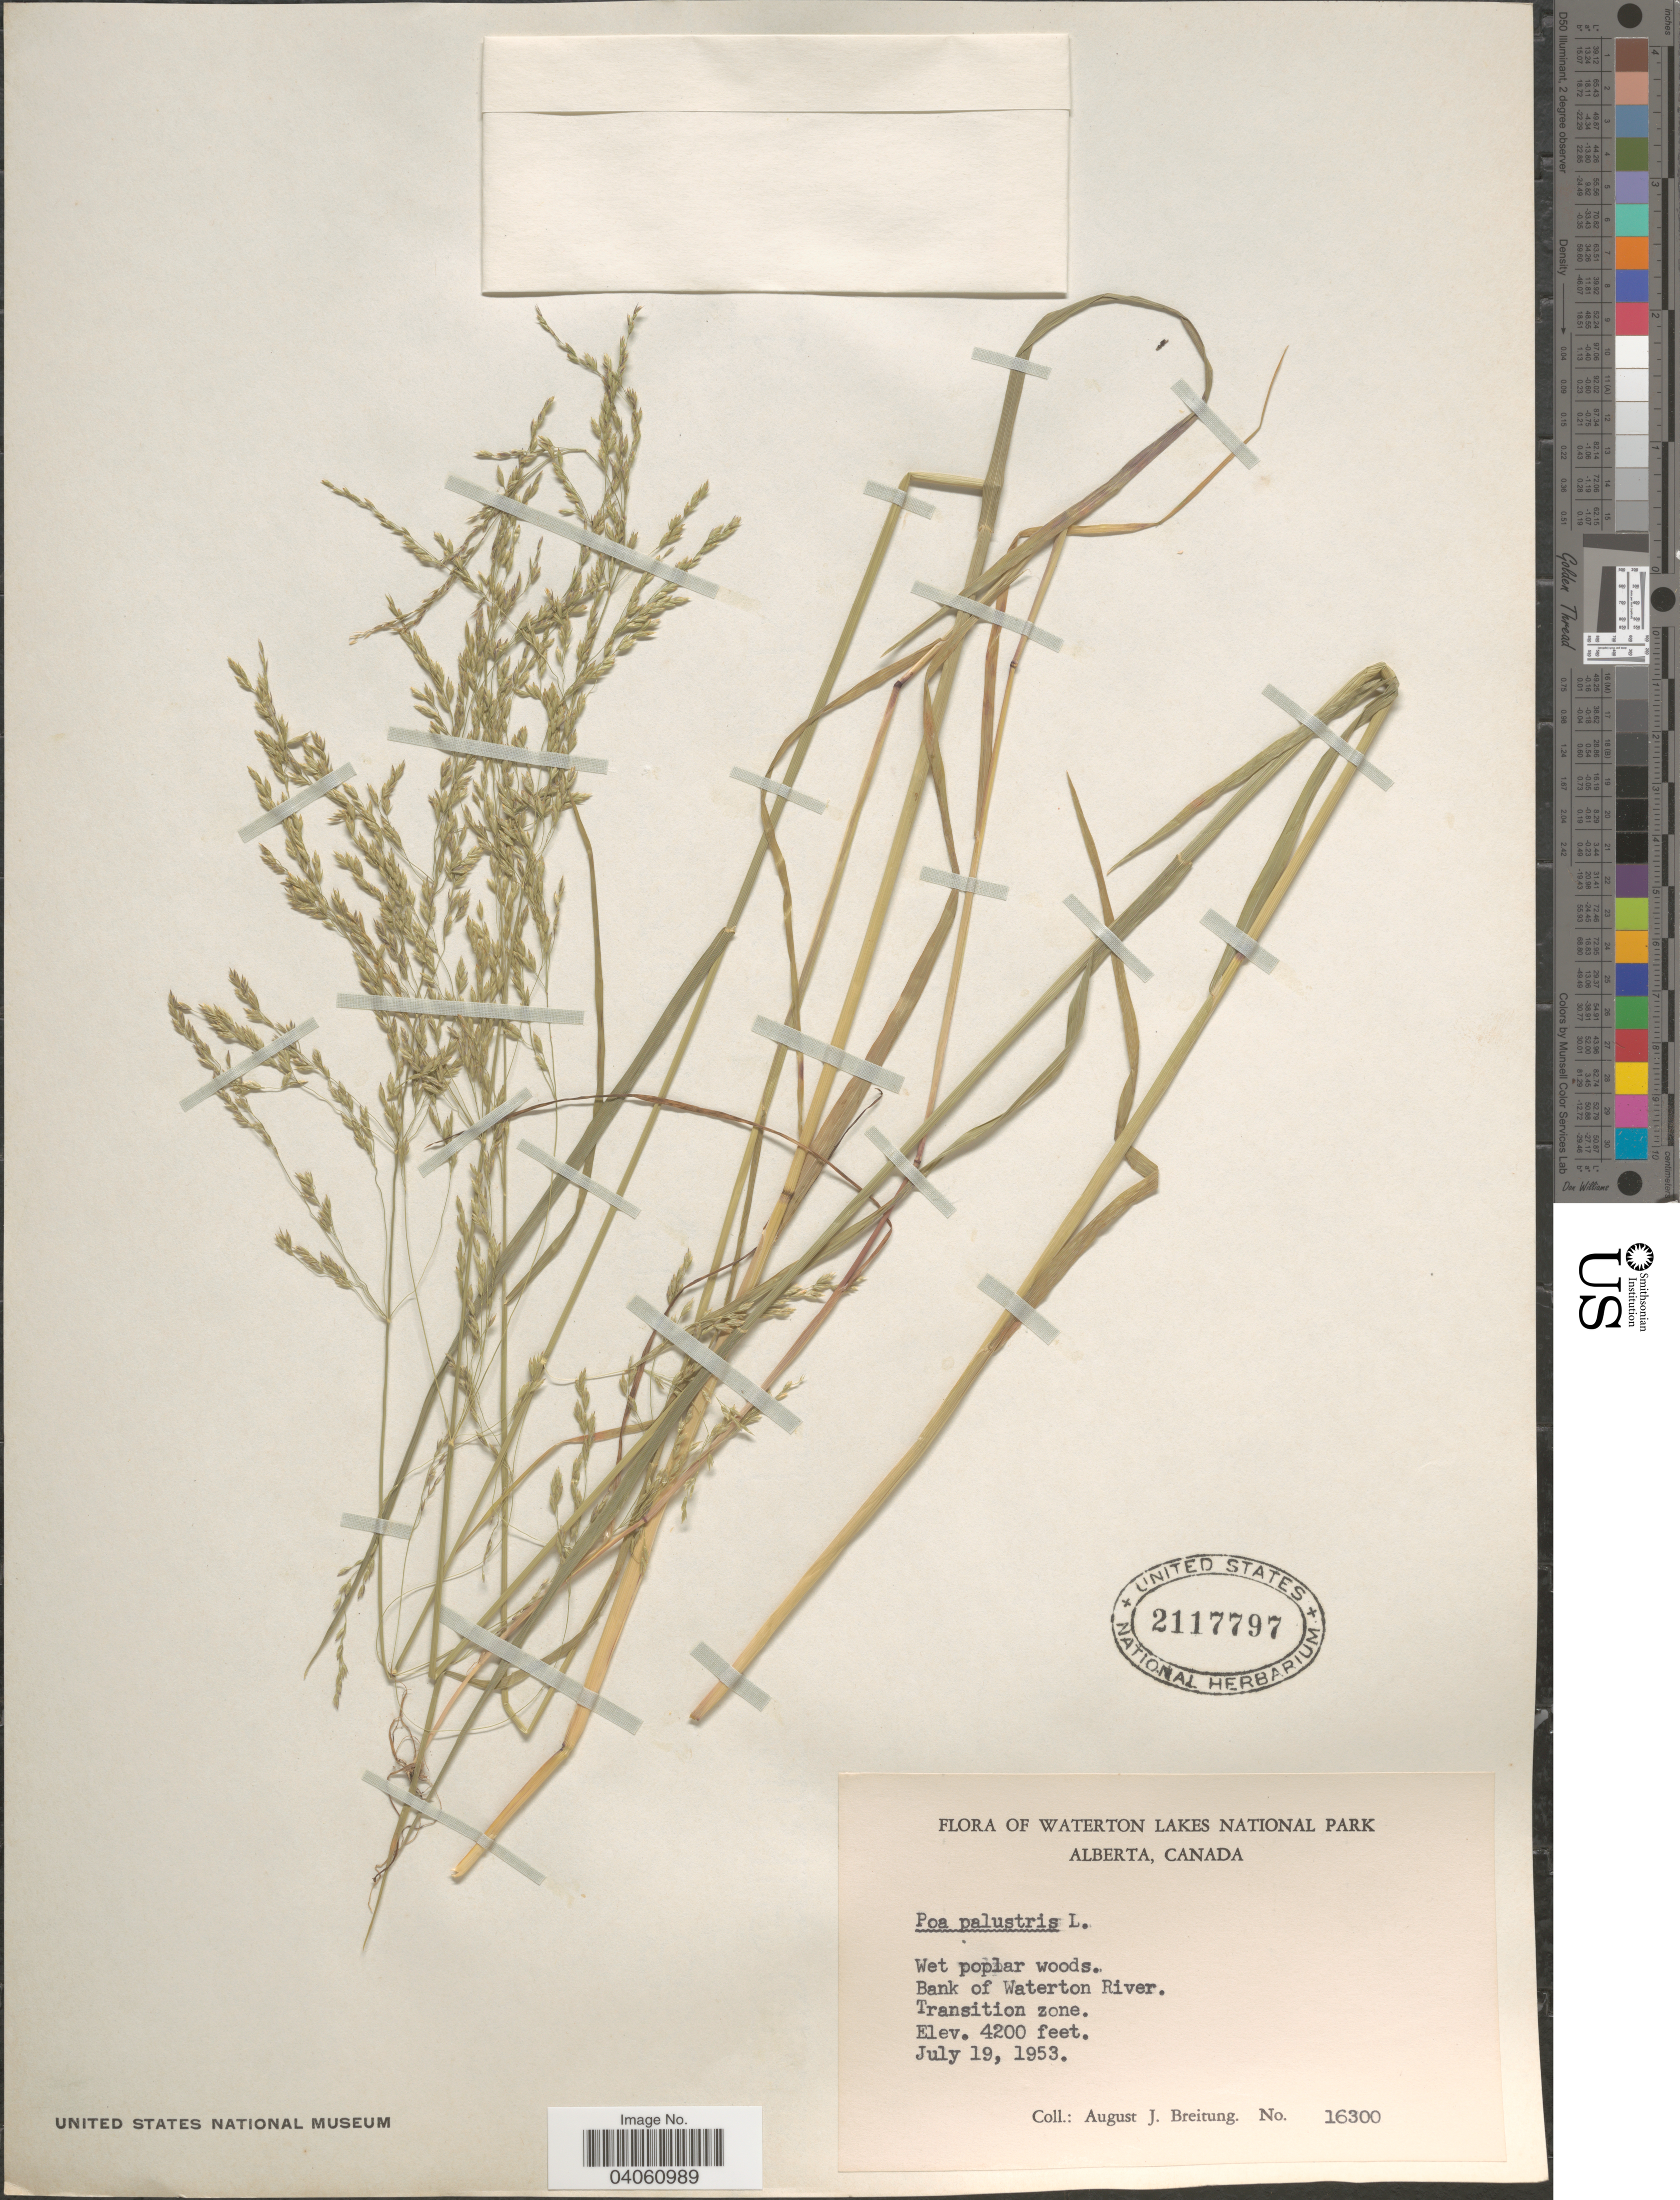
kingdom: Plantae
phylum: Tracheophyta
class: Liliopsida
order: Poales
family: Poaceae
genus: Poa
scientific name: Poa palustris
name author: L.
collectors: A. Breitung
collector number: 16300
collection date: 1953-07-19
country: Canada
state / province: Alberta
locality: Waterton Lakes National Park. Bank of Waterton River. Transition zone.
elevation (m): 1280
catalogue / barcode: US 2117797